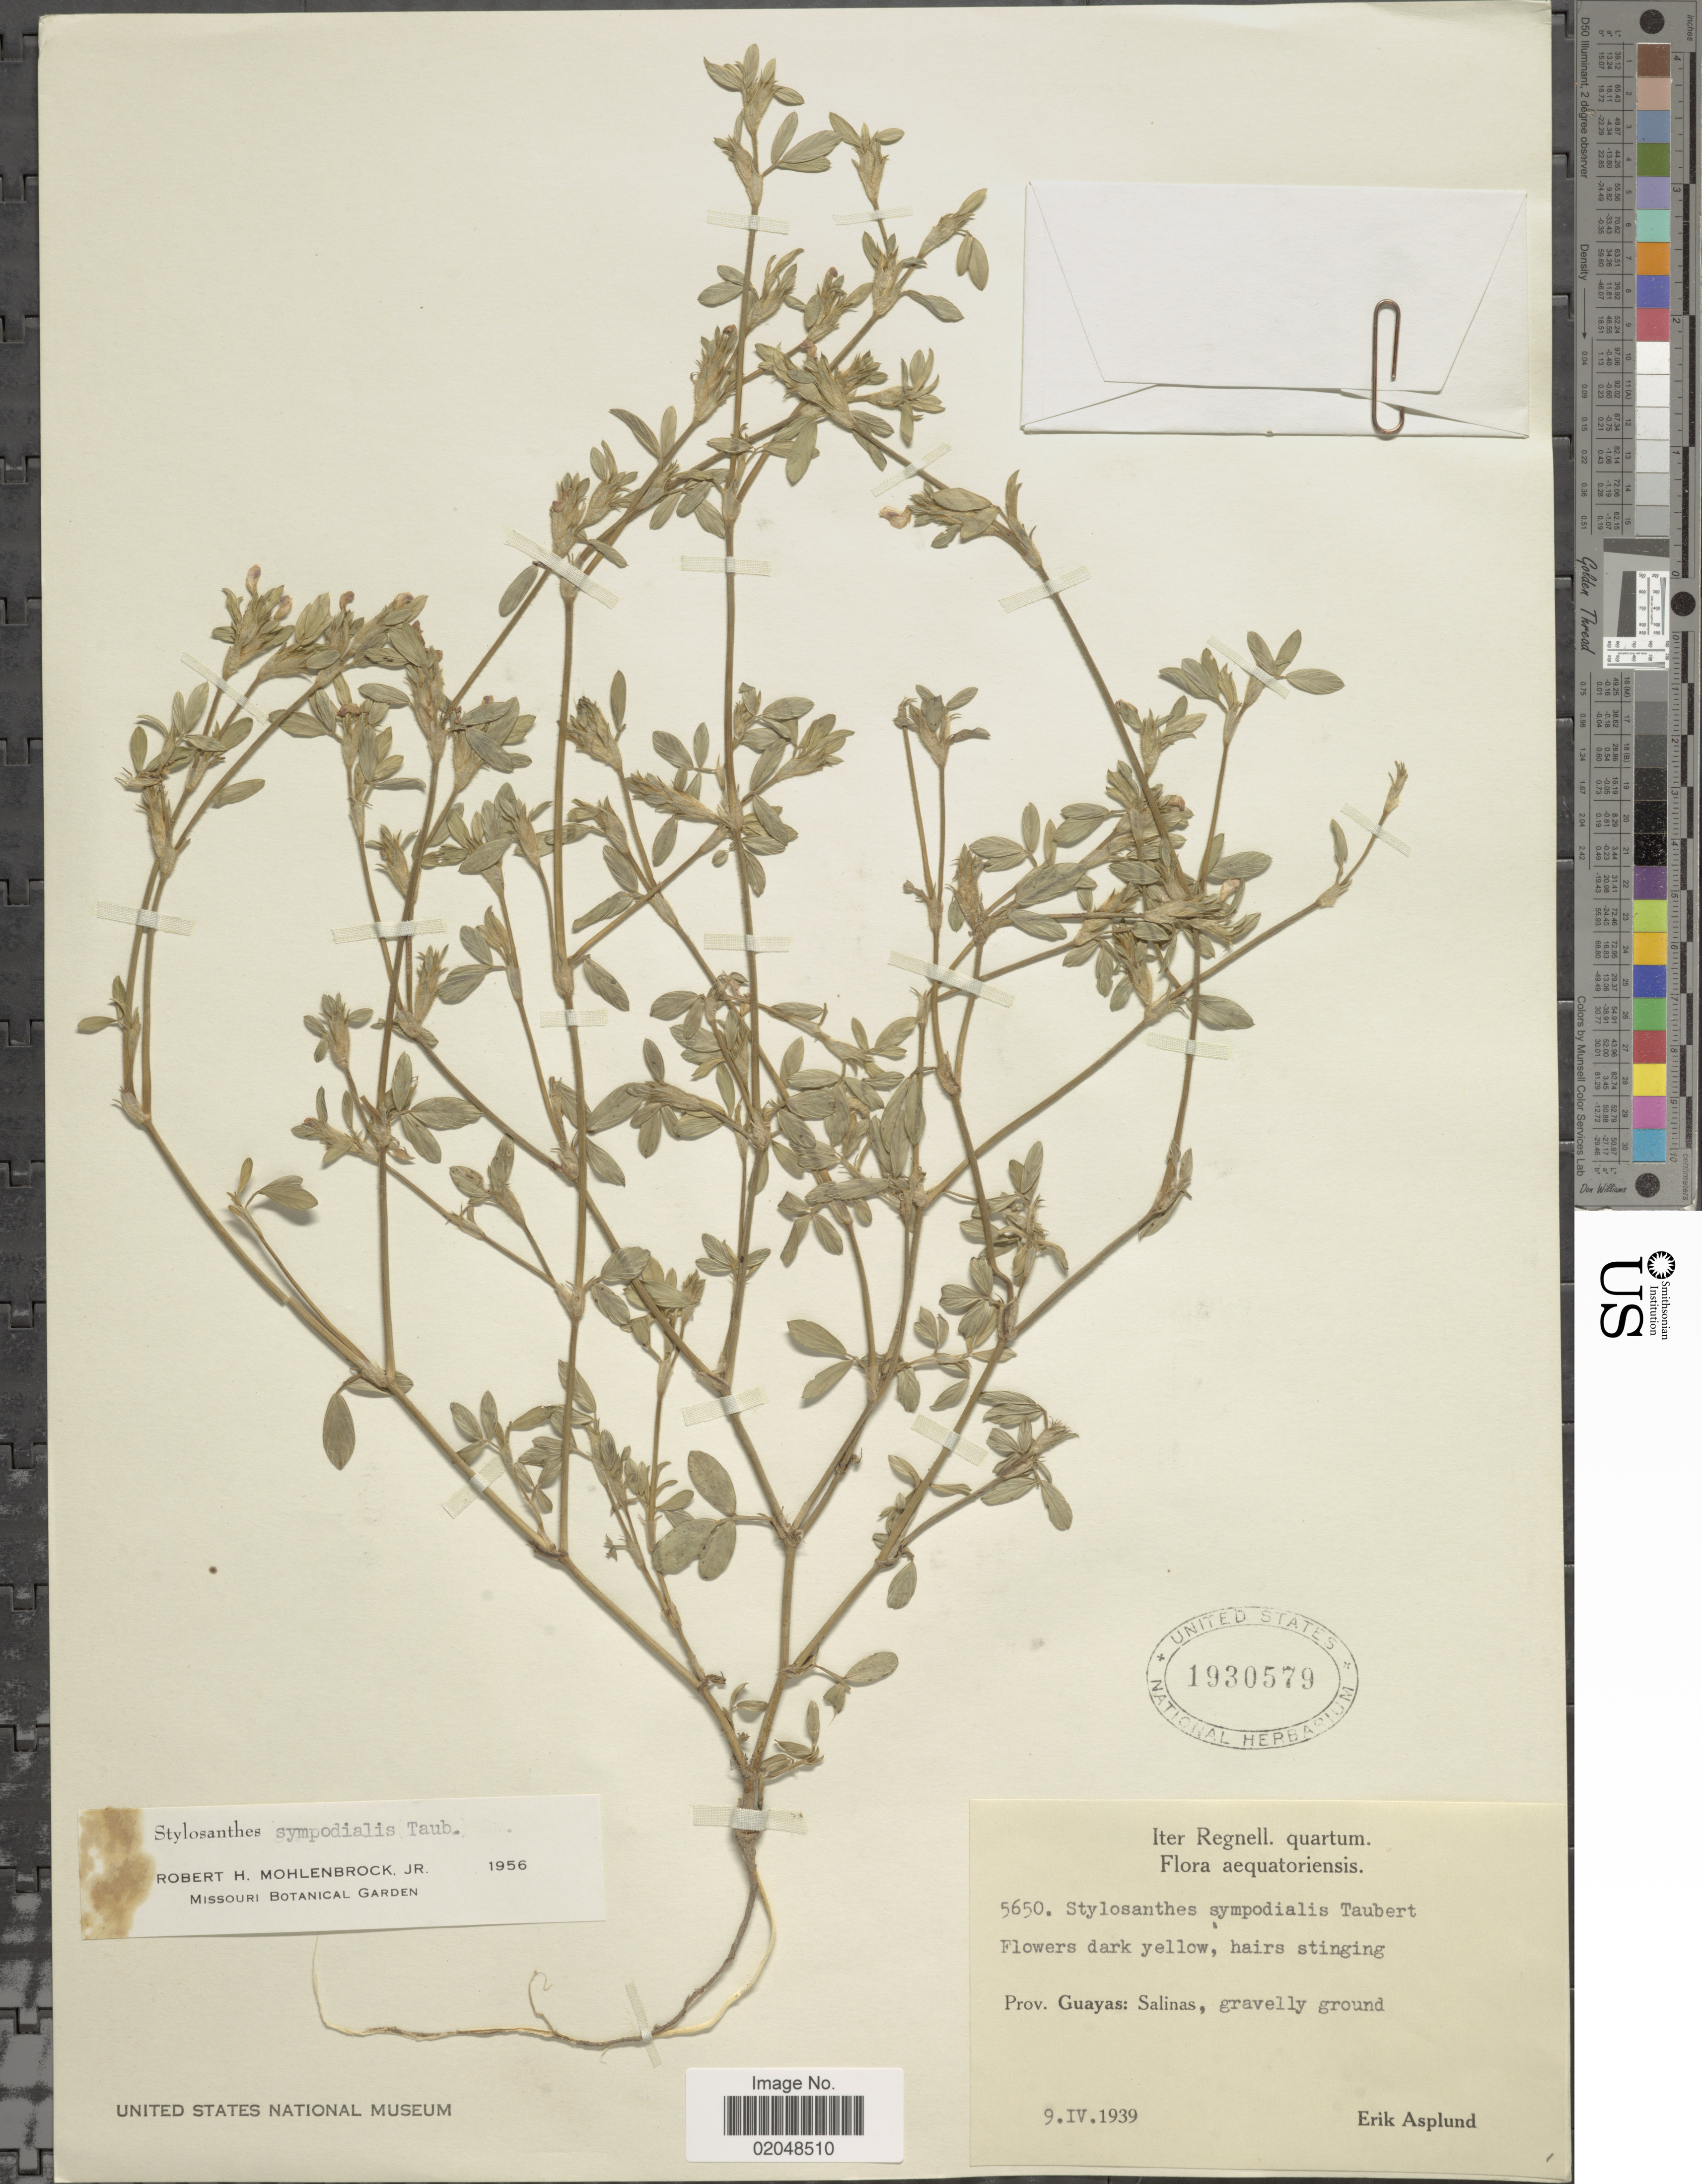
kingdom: Plantae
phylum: Tracheophyta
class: Magnoliopsida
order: Fabales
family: Fabaceae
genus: Stylosanthes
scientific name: Stylosanthes sympodialis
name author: Taub.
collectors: E. Asplund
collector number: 5650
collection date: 1939-04-09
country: Ecuador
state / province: Guayas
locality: Salinas, gravelly ground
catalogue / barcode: US 1930579